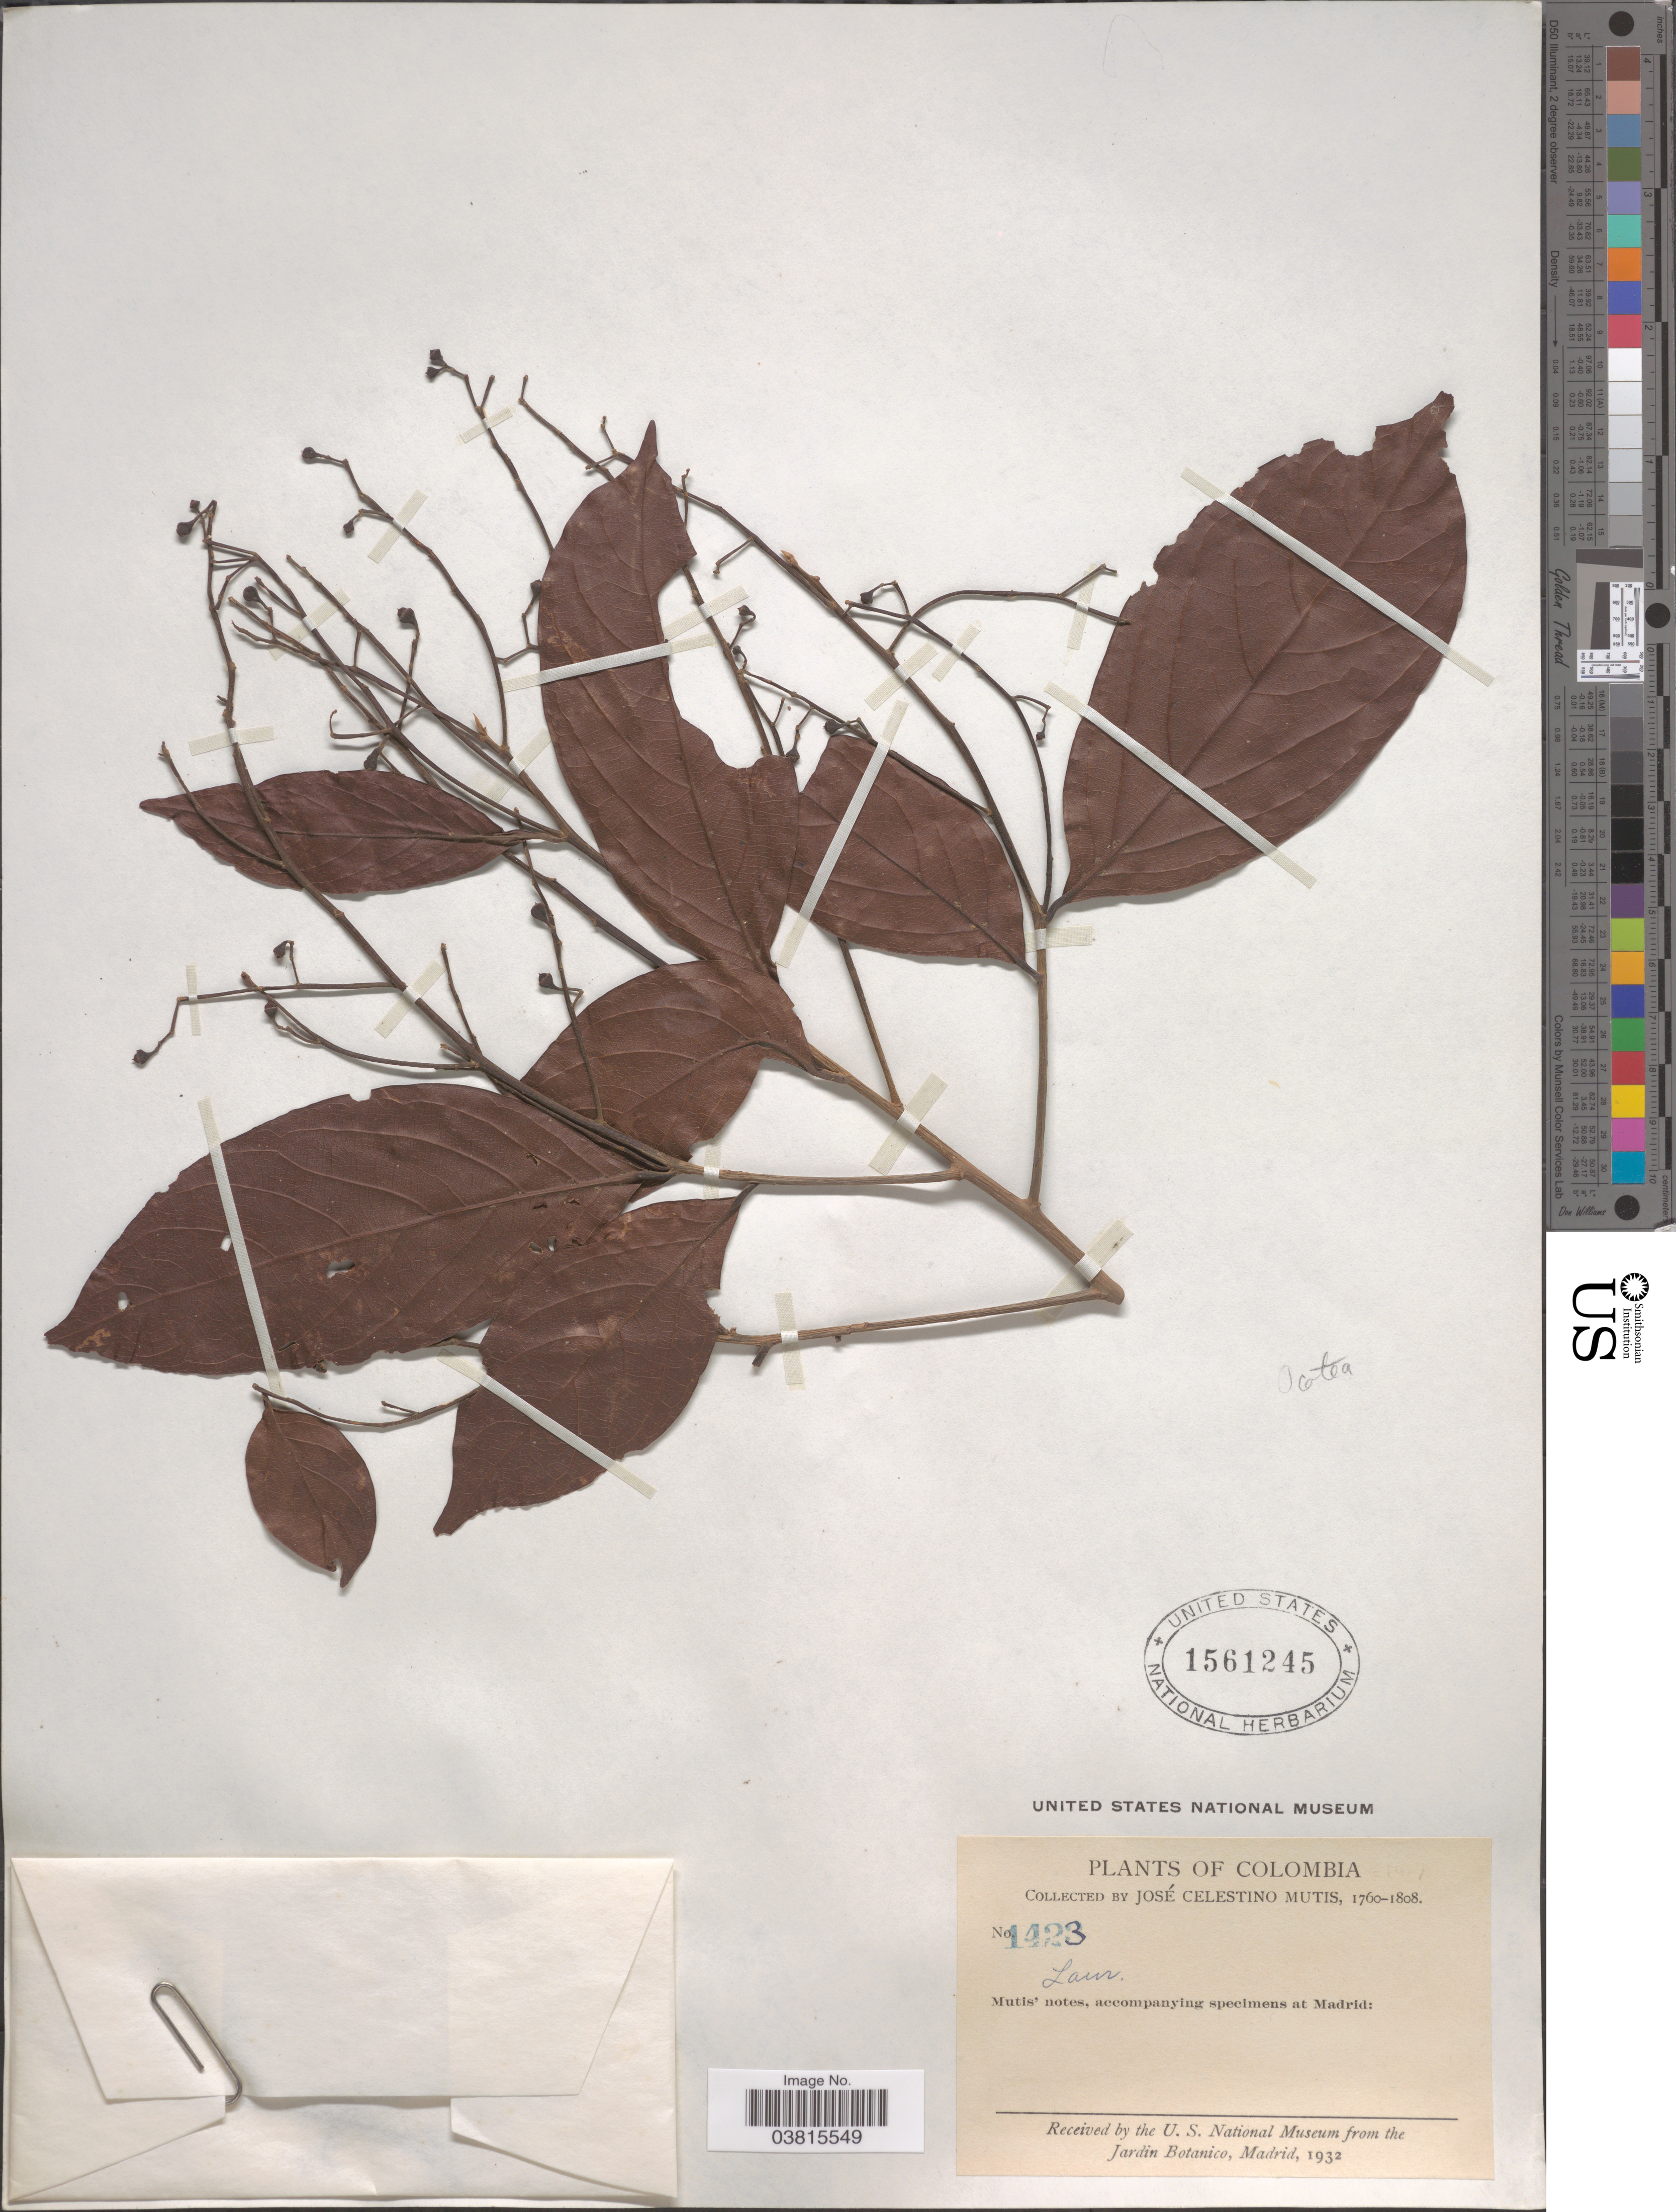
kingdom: Plantae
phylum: Tracheophyta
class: Magnoliopsida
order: Laurales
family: Lauraceae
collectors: J. C. B. Mutis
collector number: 1423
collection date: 1760/1808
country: Colombia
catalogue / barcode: US 1561245